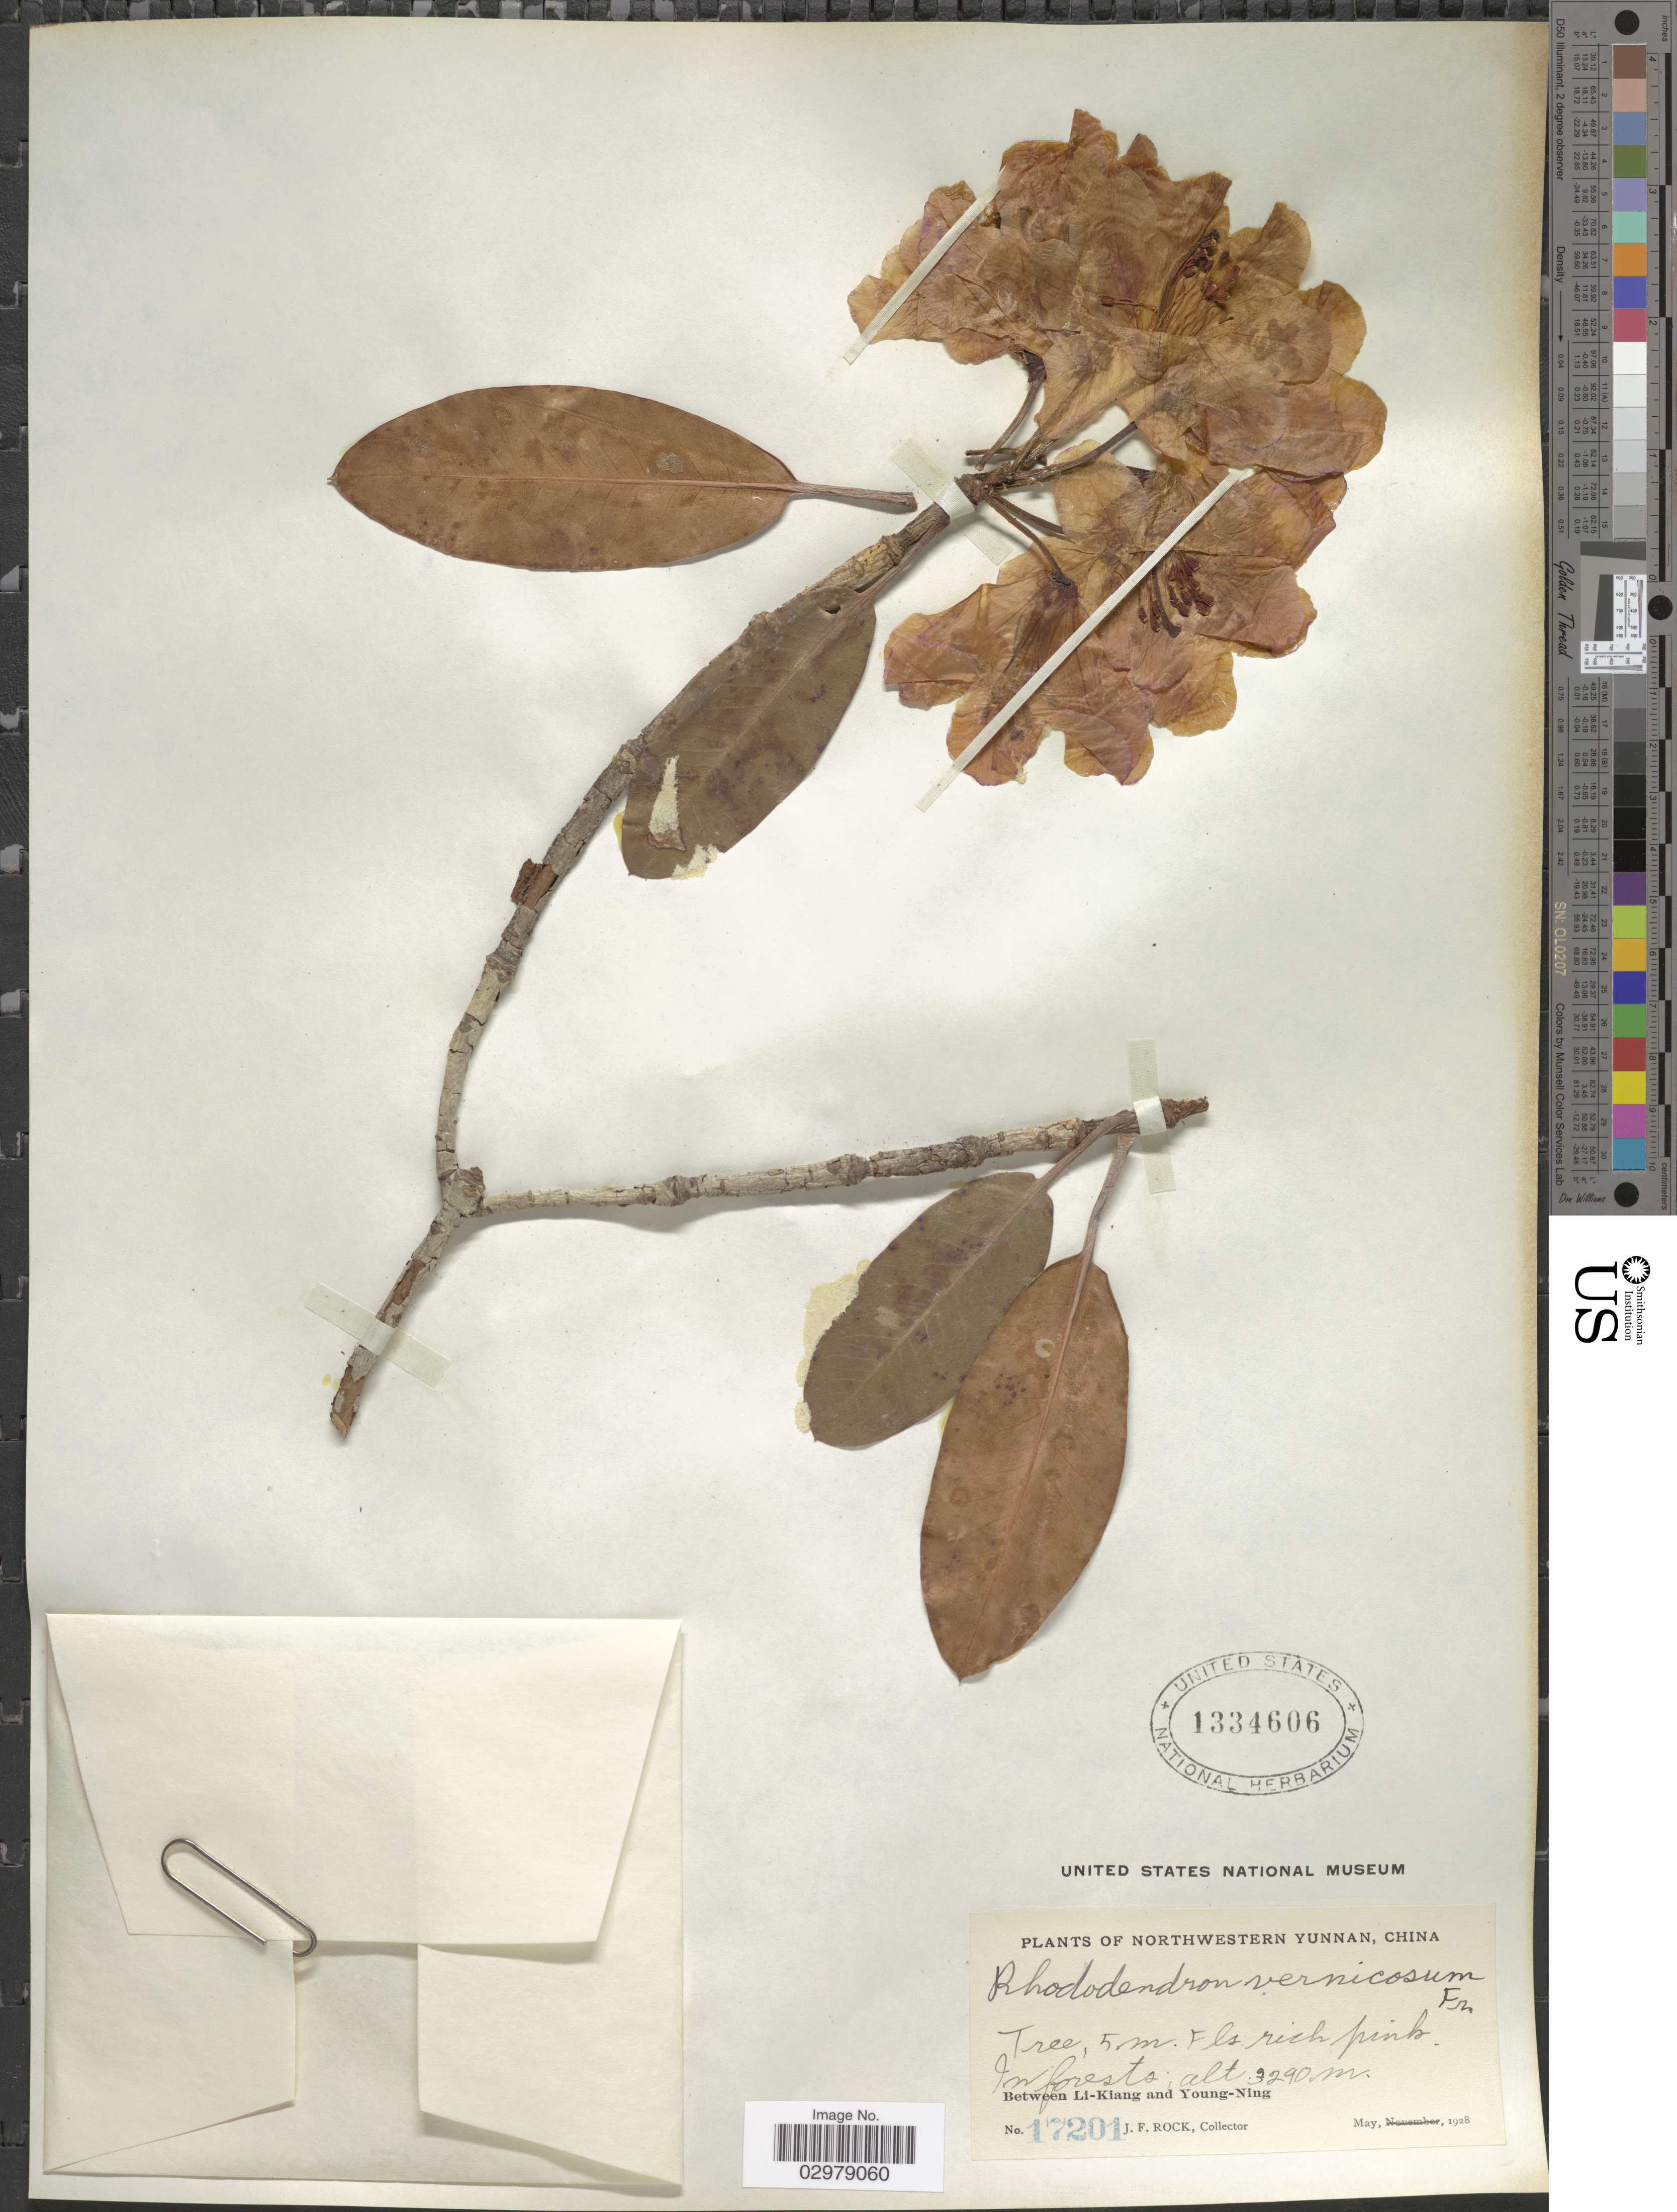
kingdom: Plantae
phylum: Tracheophyta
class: Magnoliopsida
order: Ericales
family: Ericaceae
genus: Rhododendron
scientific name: Rhododendron vernicosum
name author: Franch.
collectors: J. Rock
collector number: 17201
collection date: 1928-05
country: China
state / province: Yunnan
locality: Northwestern Yunnan. In forests. Between Li-Kiang and Young-Ning.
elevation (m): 3290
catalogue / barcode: US 1334606